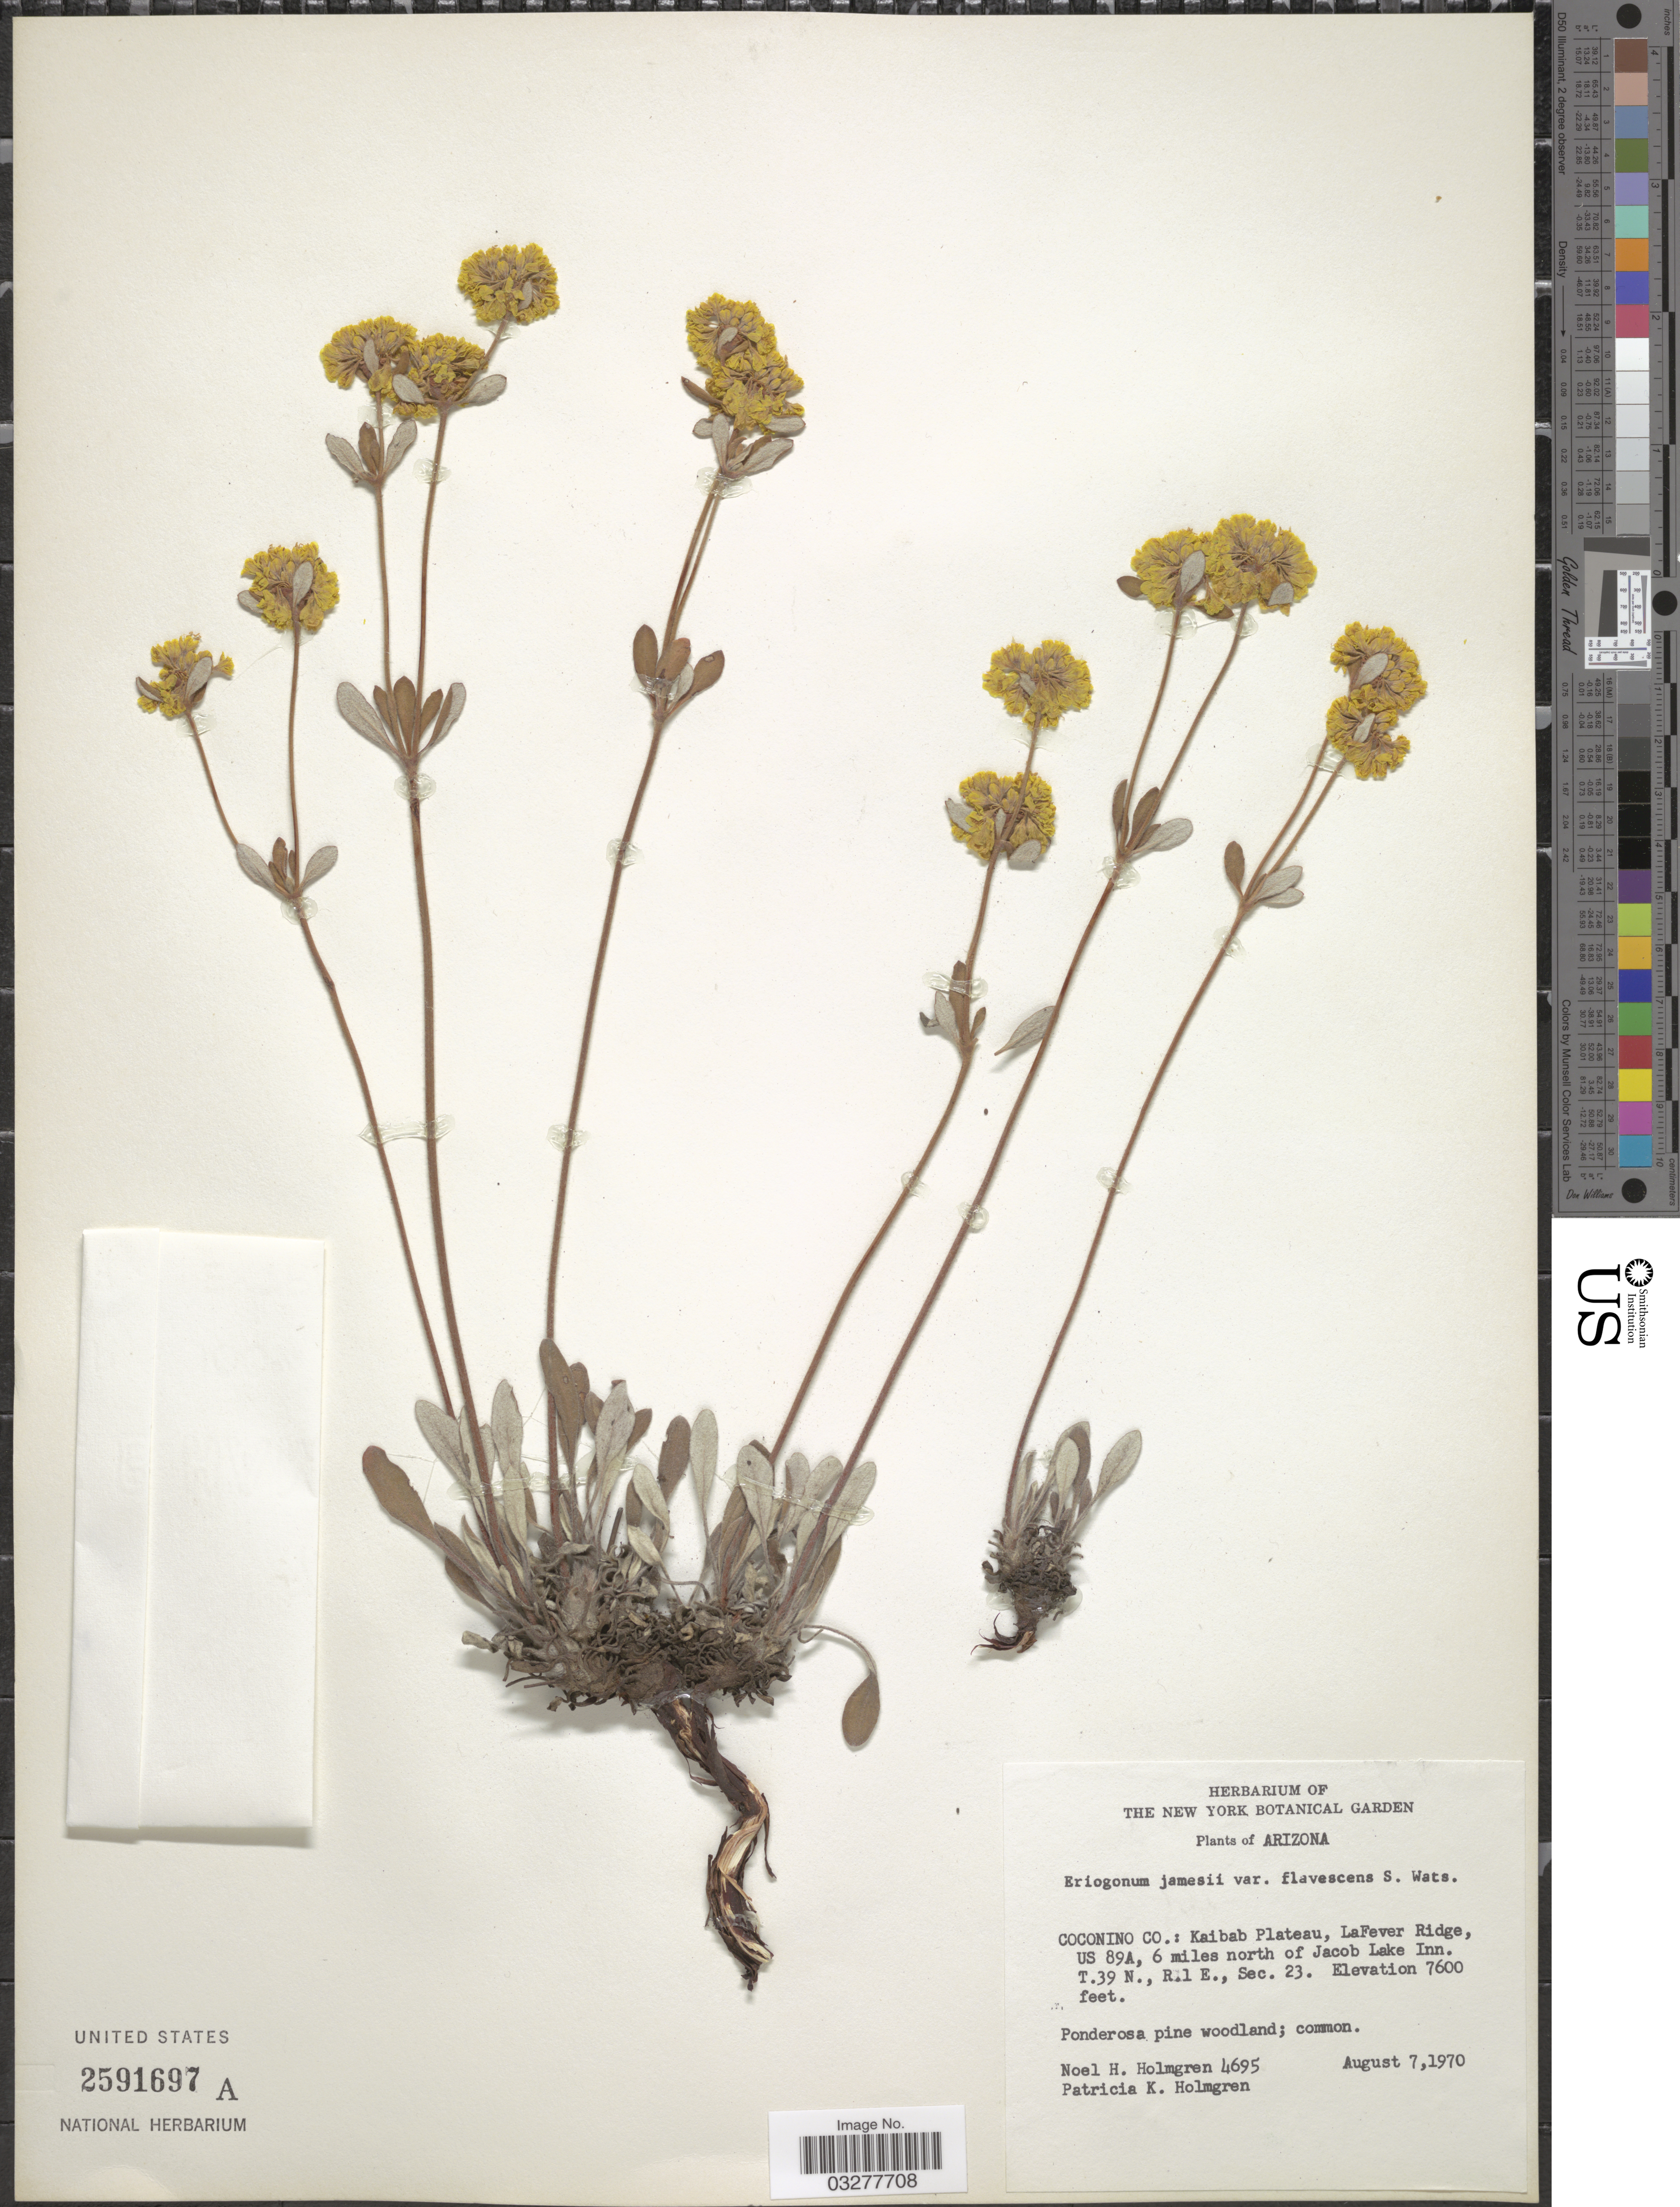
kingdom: Plantae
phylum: Tracheophyta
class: Magnoliopsida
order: Caryophyllales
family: Polygonaceae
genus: Eriogonum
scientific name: Eriogonum jonesii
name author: S. Watson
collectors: N. H. Holmgren & P. K. Holmgren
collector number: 4695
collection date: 1970-08-07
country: United States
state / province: Arizona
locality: Coconino Co.: Kaibab Plateau, LaFever Ridge, US 89A, 6 miles north of Jacob Lake Inn. T39N, R1E, Sec.23.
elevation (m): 2316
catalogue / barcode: US 2591697A